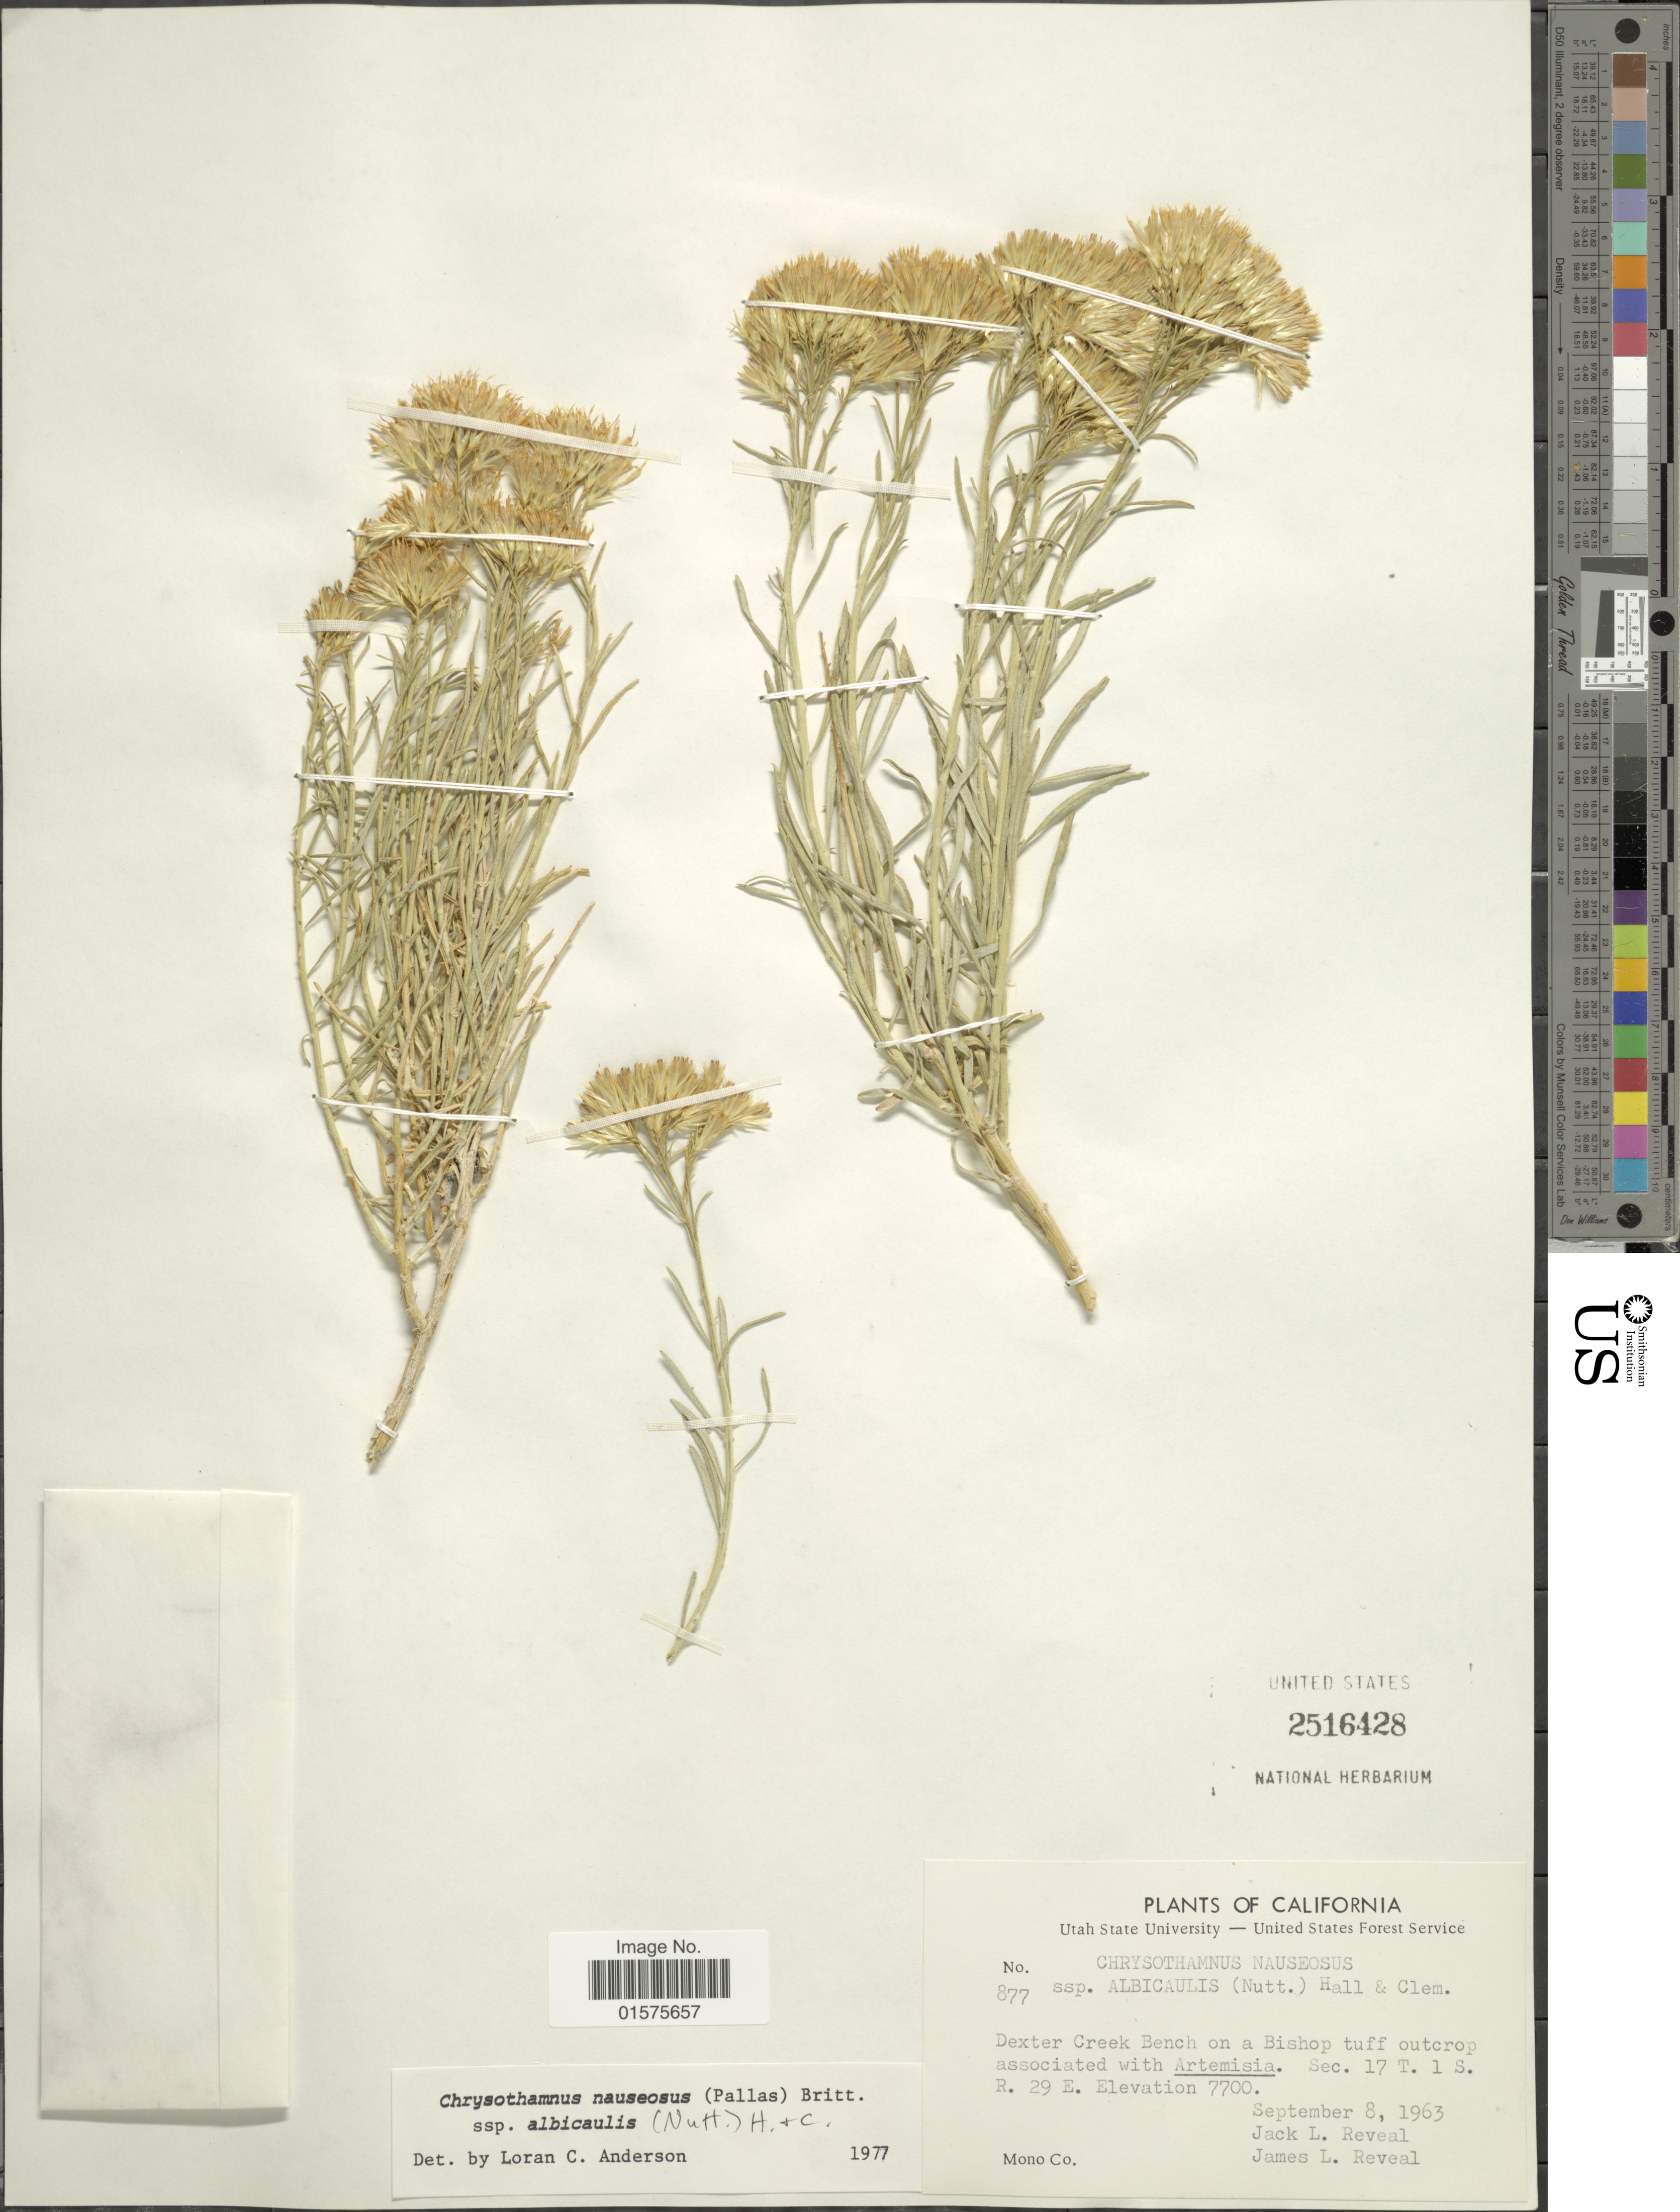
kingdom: Plantae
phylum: Tracheophyta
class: Magnoliopsida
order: Asterales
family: Asteraceae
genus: Ericameria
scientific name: Ericameria nauseosa var. speciosa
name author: (Nutt.) G.L. Nesom & G.I. Baird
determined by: Urbatsch, Lowell E., Curator (LSU), Louisiana State University (UNITED STATES)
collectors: J. L. Reveal & J. L. Reveal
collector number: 877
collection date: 1963-09-08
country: United States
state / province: California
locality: Dexter Creek Bench on a Bishop tuff outcrop. Sec. 17 T. 1 S. R. 29E.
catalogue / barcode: US 2516428